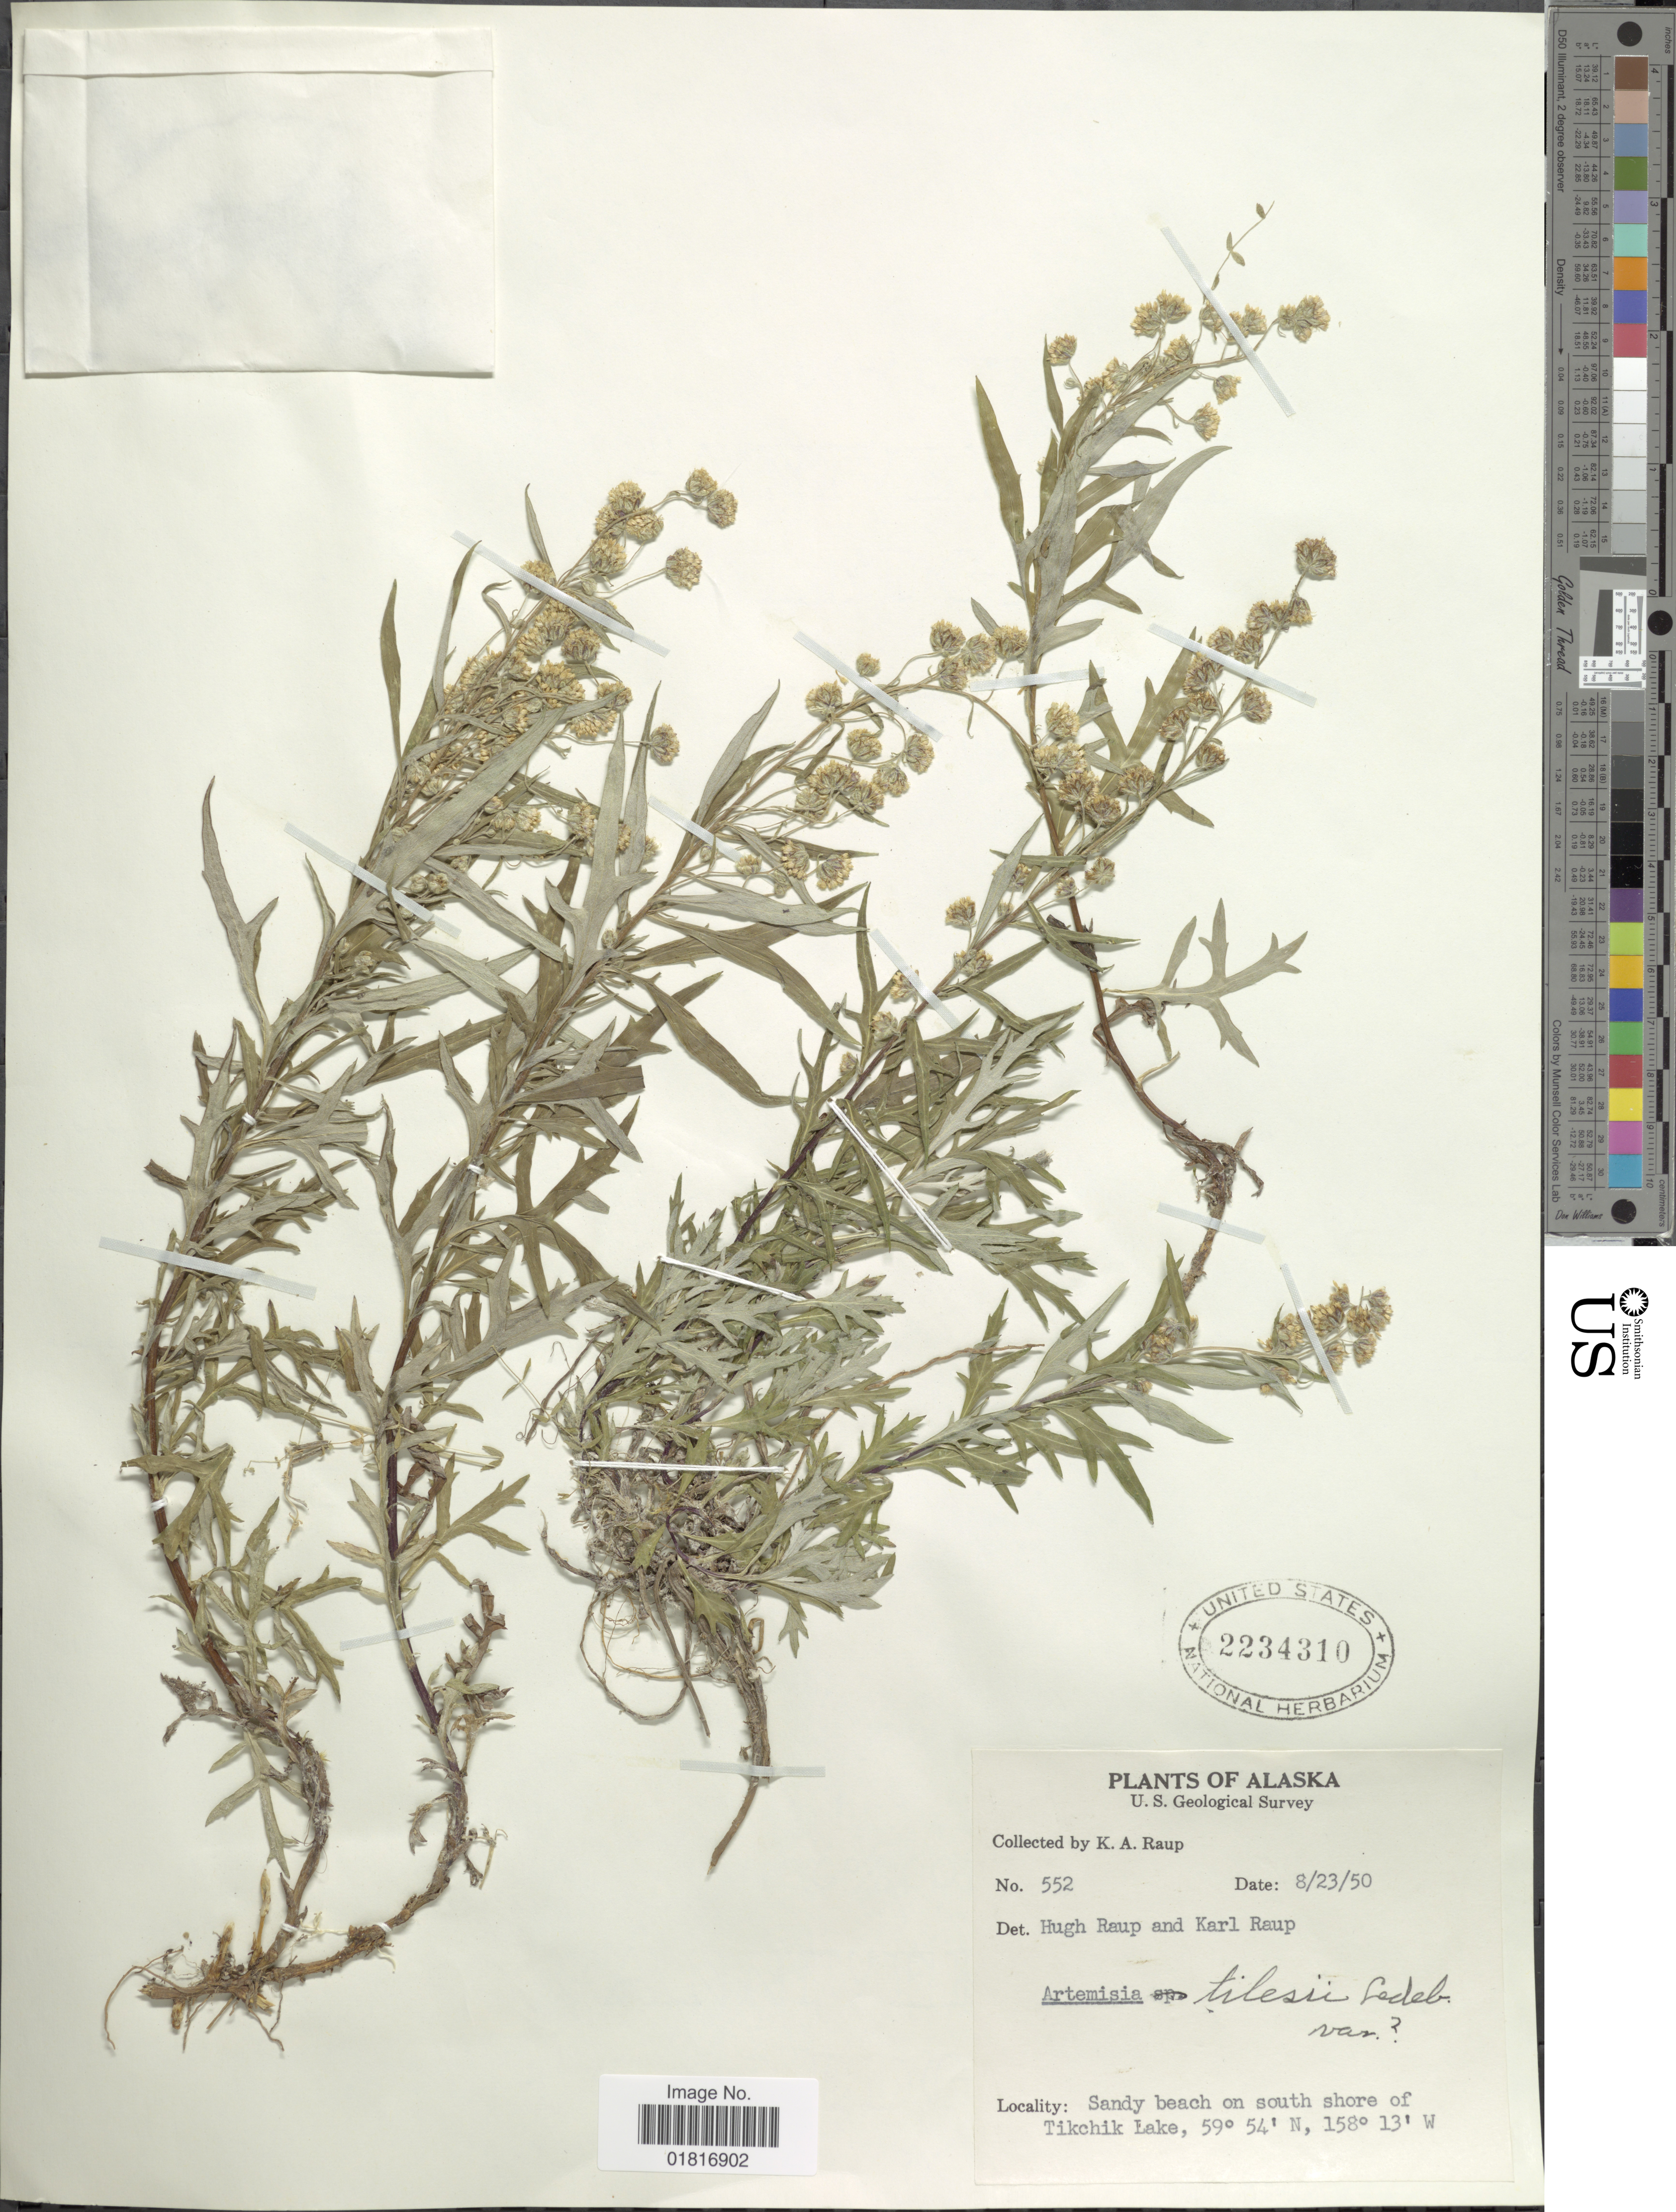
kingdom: Plantae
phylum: Tracheophyta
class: Magnoliopsida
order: Asterales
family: Asteraceae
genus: Artemisia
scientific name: Artemisia tilesii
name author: Ledeb.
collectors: K. Raup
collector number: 552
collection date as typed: Transcribed d/m/y: 23/8/50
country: United States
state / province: Alaska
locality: Sandy beach on south shore of Tikchik Lake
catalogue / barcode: US 2234310